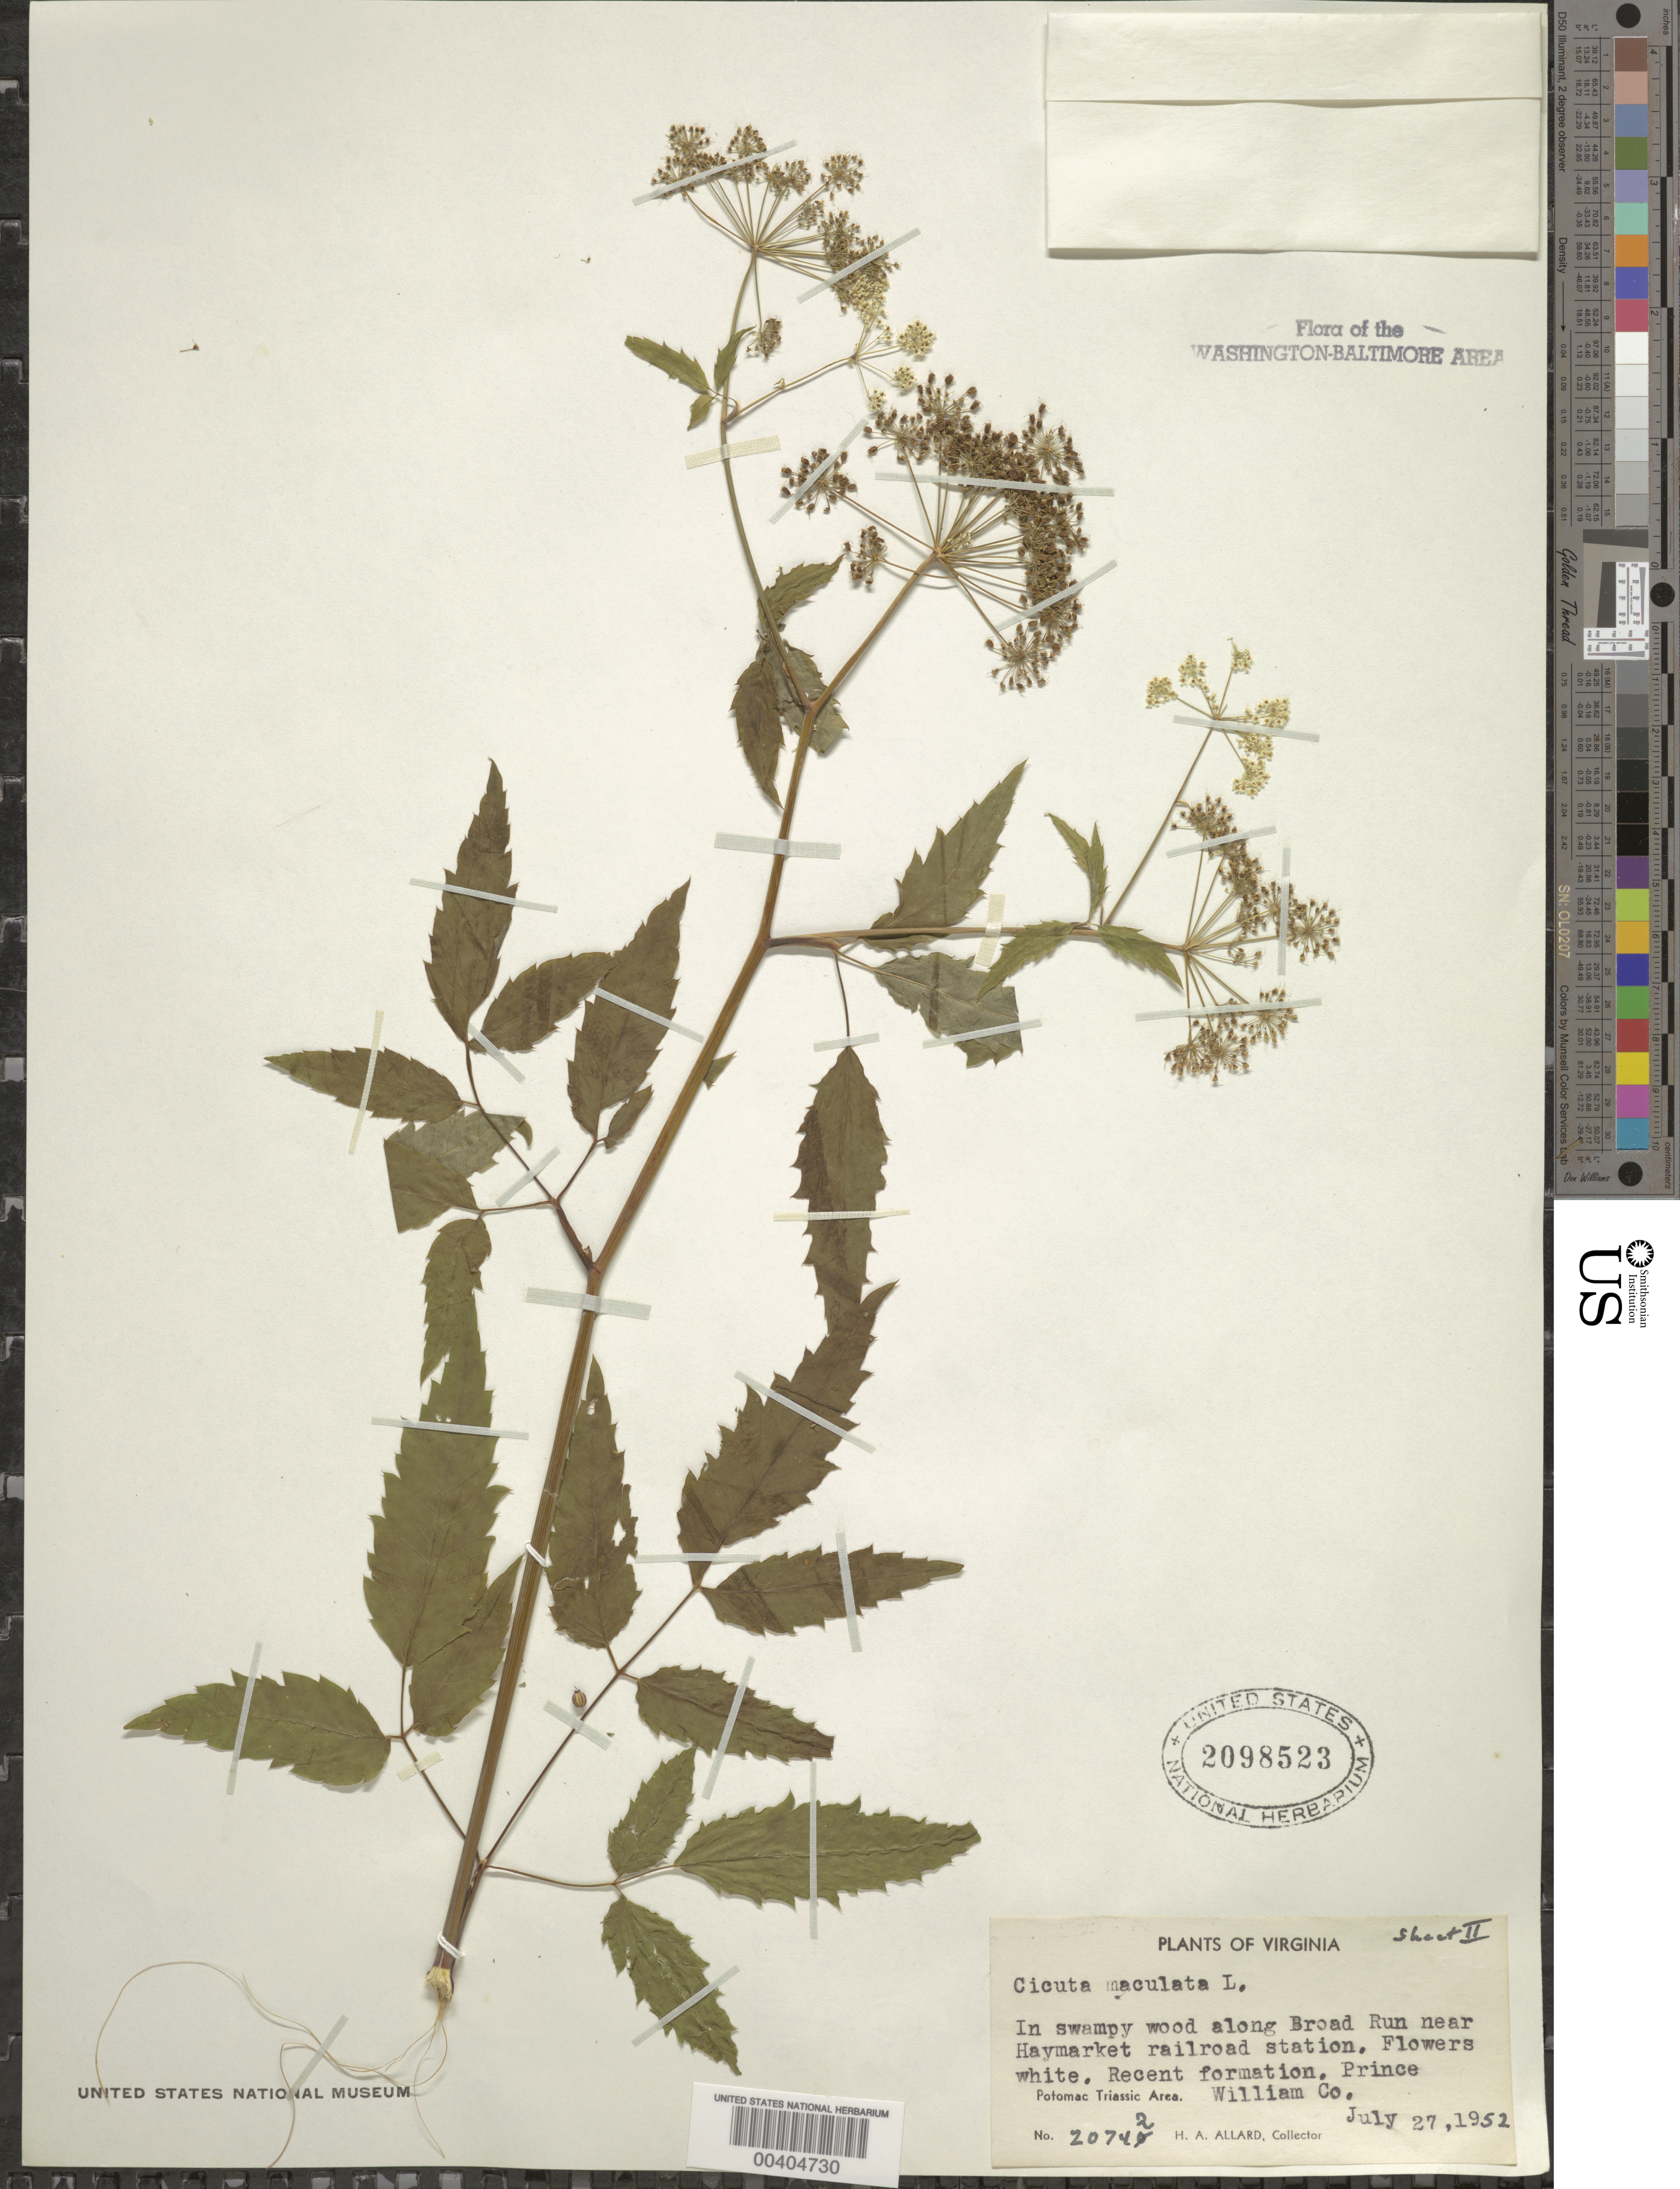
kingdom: Plantae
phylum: Tracheophyta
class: Magnoliopsida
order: Apiales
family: Apiaceae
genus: Cicuta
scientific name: Cicuta maculata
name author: L.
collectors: H. A. Allard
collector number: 20742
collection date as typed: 27 Jul 1952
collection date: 1952-07-27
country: United States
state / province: Virginia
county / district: Prince William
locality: Broad Run near Haymarket Railroad Station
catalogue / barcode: US 2098523